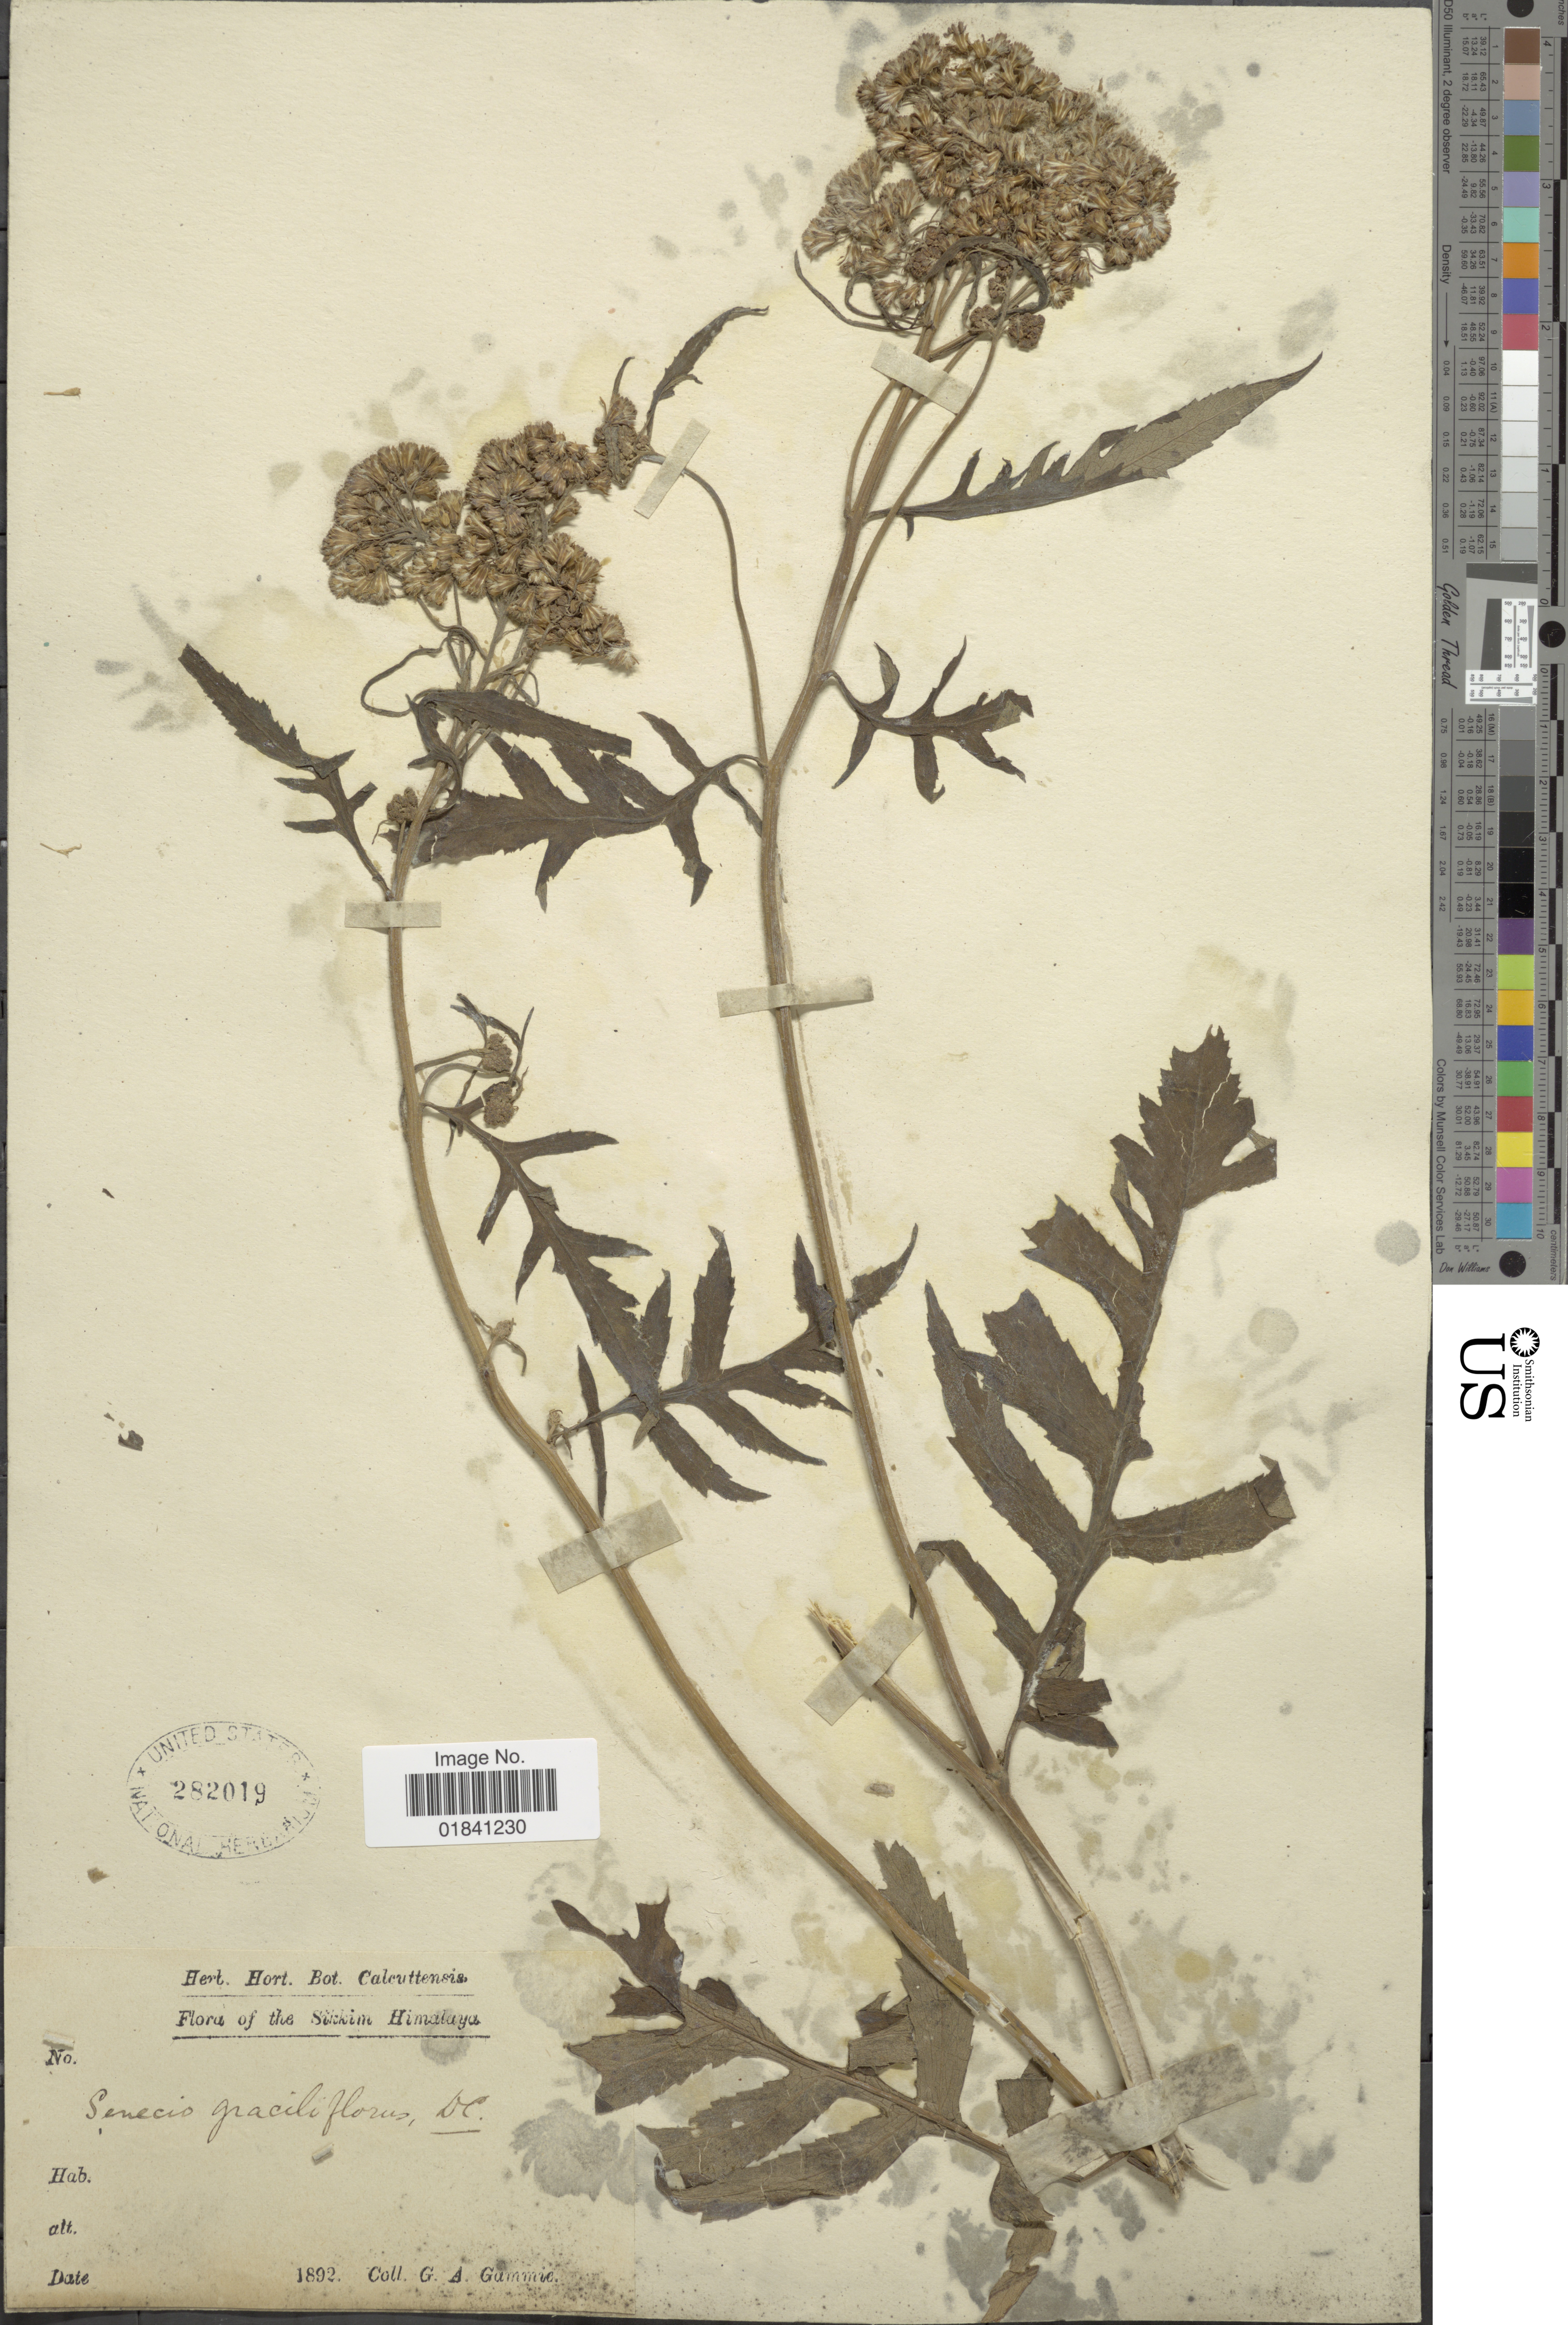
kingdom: Plantae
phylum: Tracheophyta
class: Magnoliopsida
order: Asterales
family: Asteraceae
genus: Senecio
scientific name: Senecio royleanus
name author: DC.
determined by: Ren, C.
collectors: G. Gummie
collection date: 1892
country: India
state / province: Sikkim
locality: Sikkim Himalaya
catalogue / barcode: US 282019